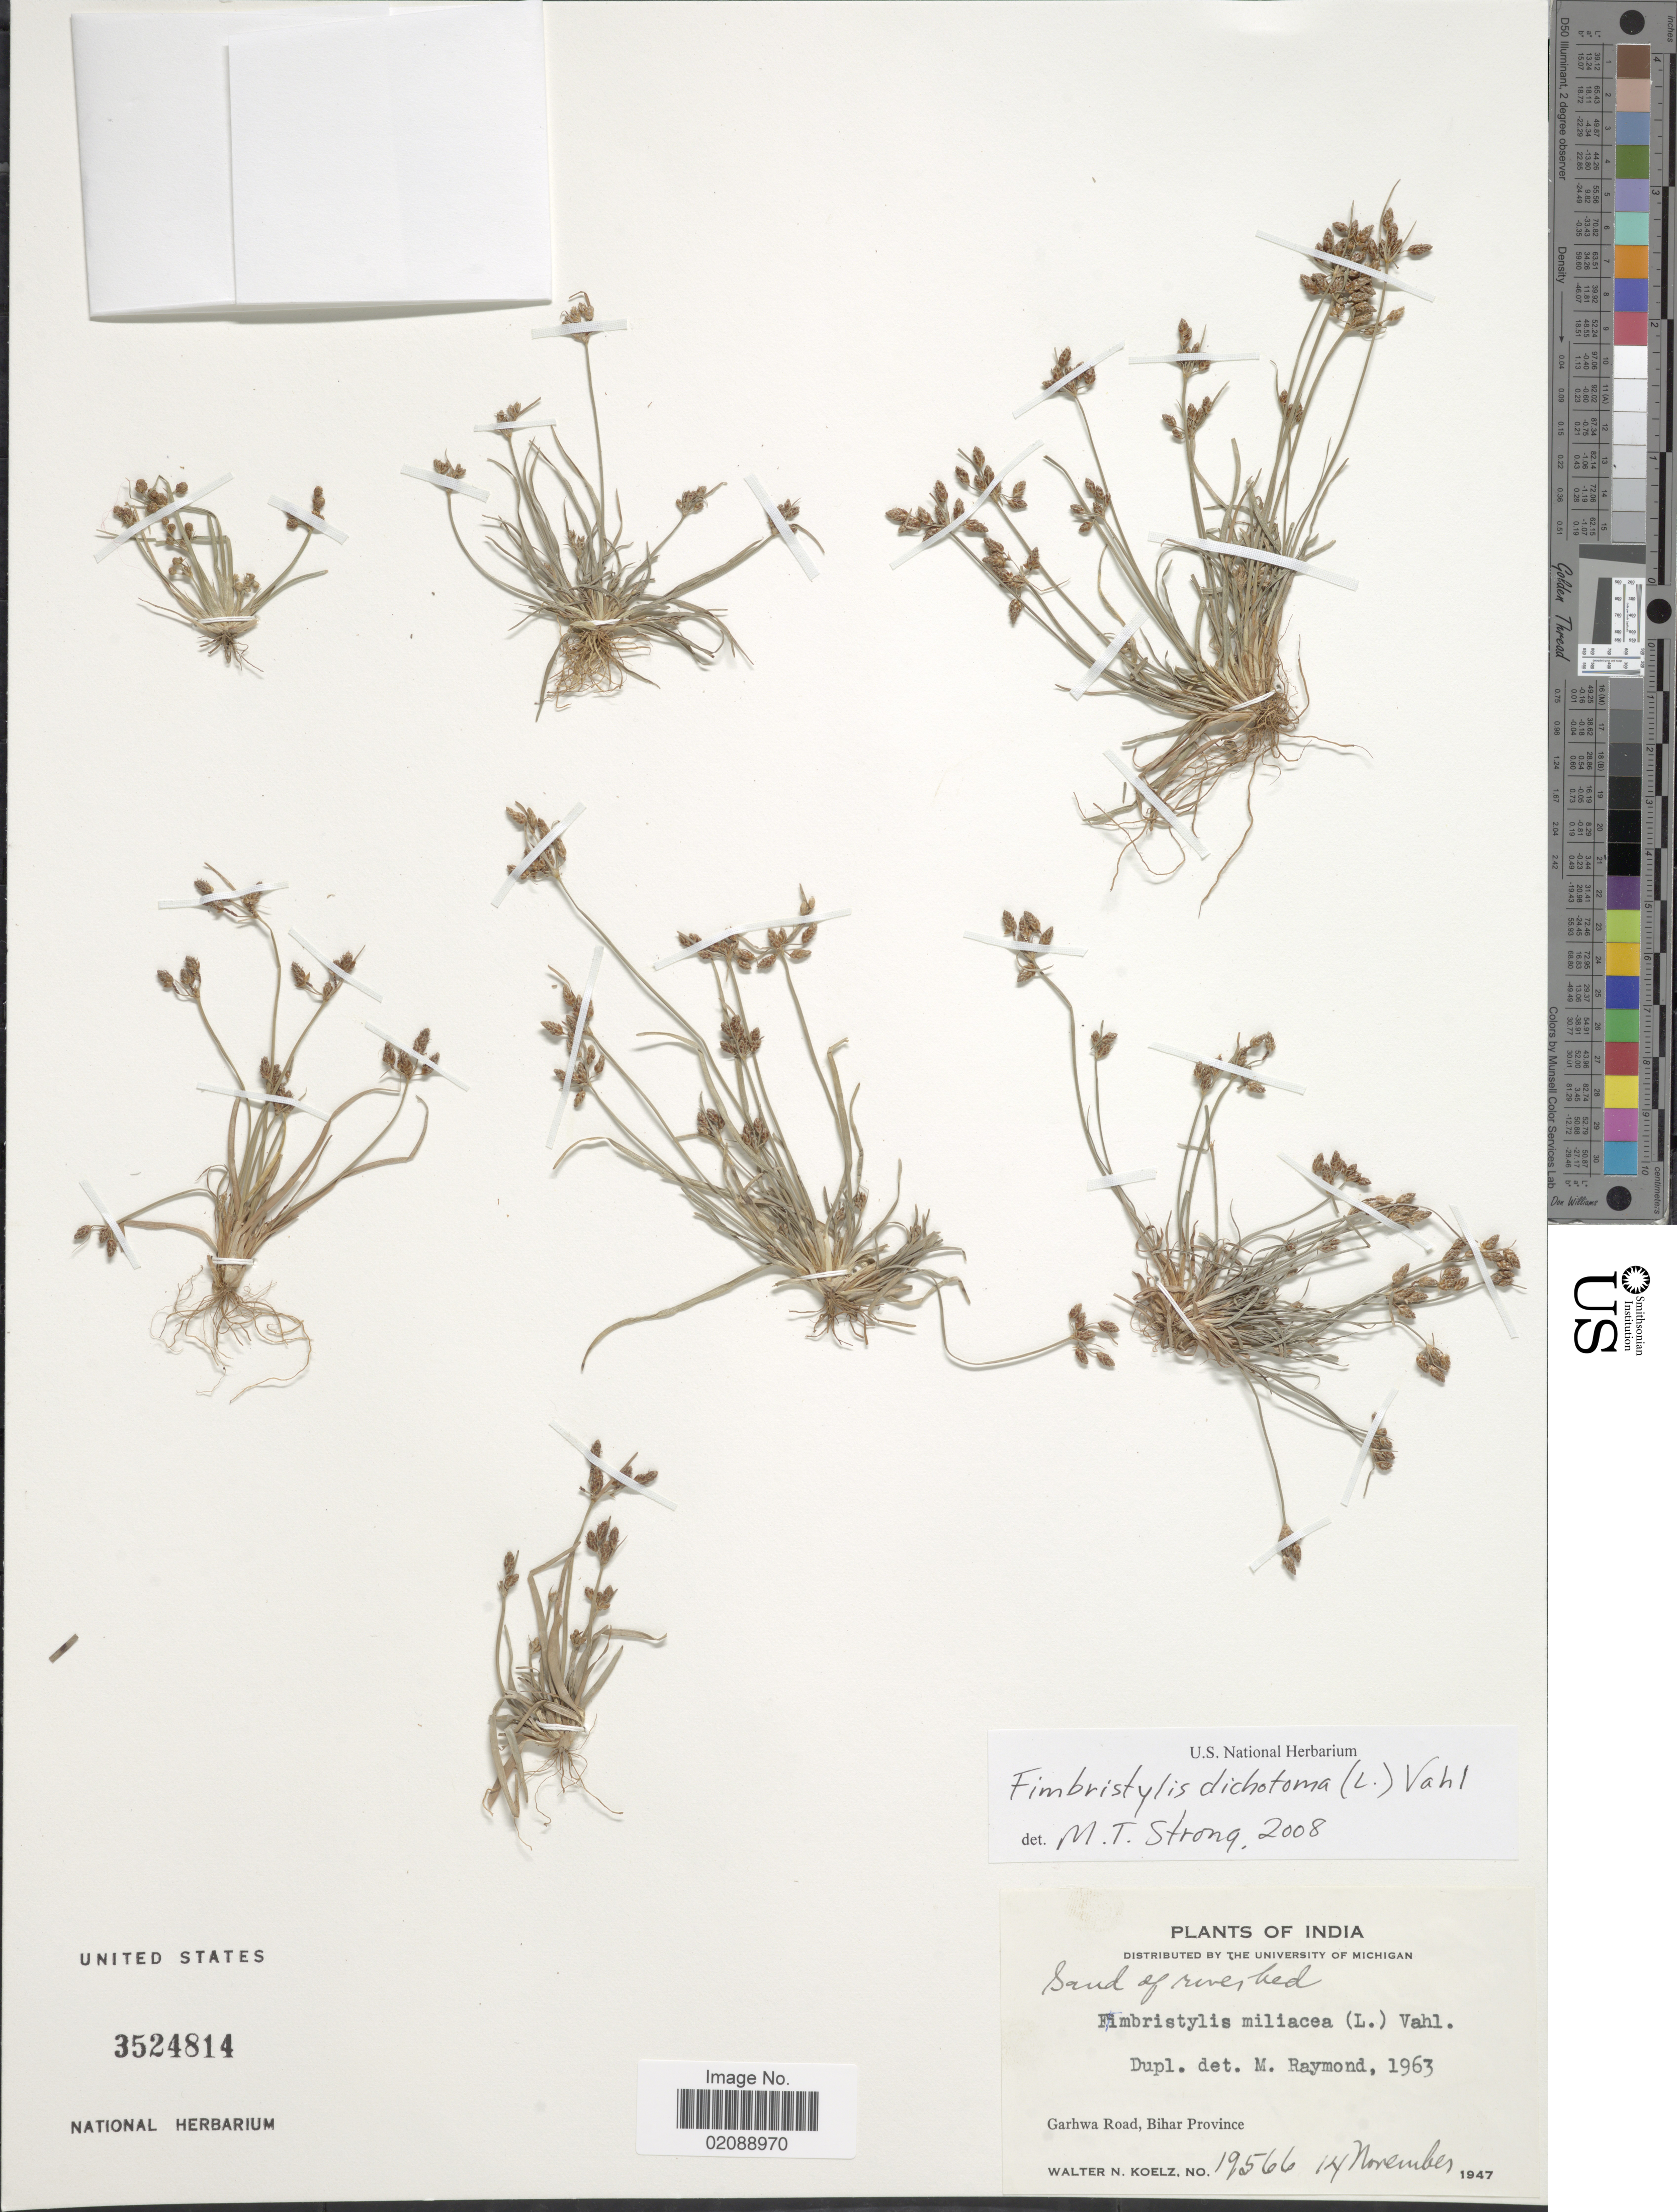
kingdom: Plantae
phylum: Tracheophyta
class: Liliopsida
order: Poales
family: Cyperaceae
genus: Fimbristylis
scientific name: Fimbristylis dichotoma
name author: (L.) Vahl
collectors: W. N. Koelz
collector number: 19566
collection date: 1947-11-14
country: India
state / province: Bihar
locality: Garhwa Road.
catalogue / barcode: US 3524814